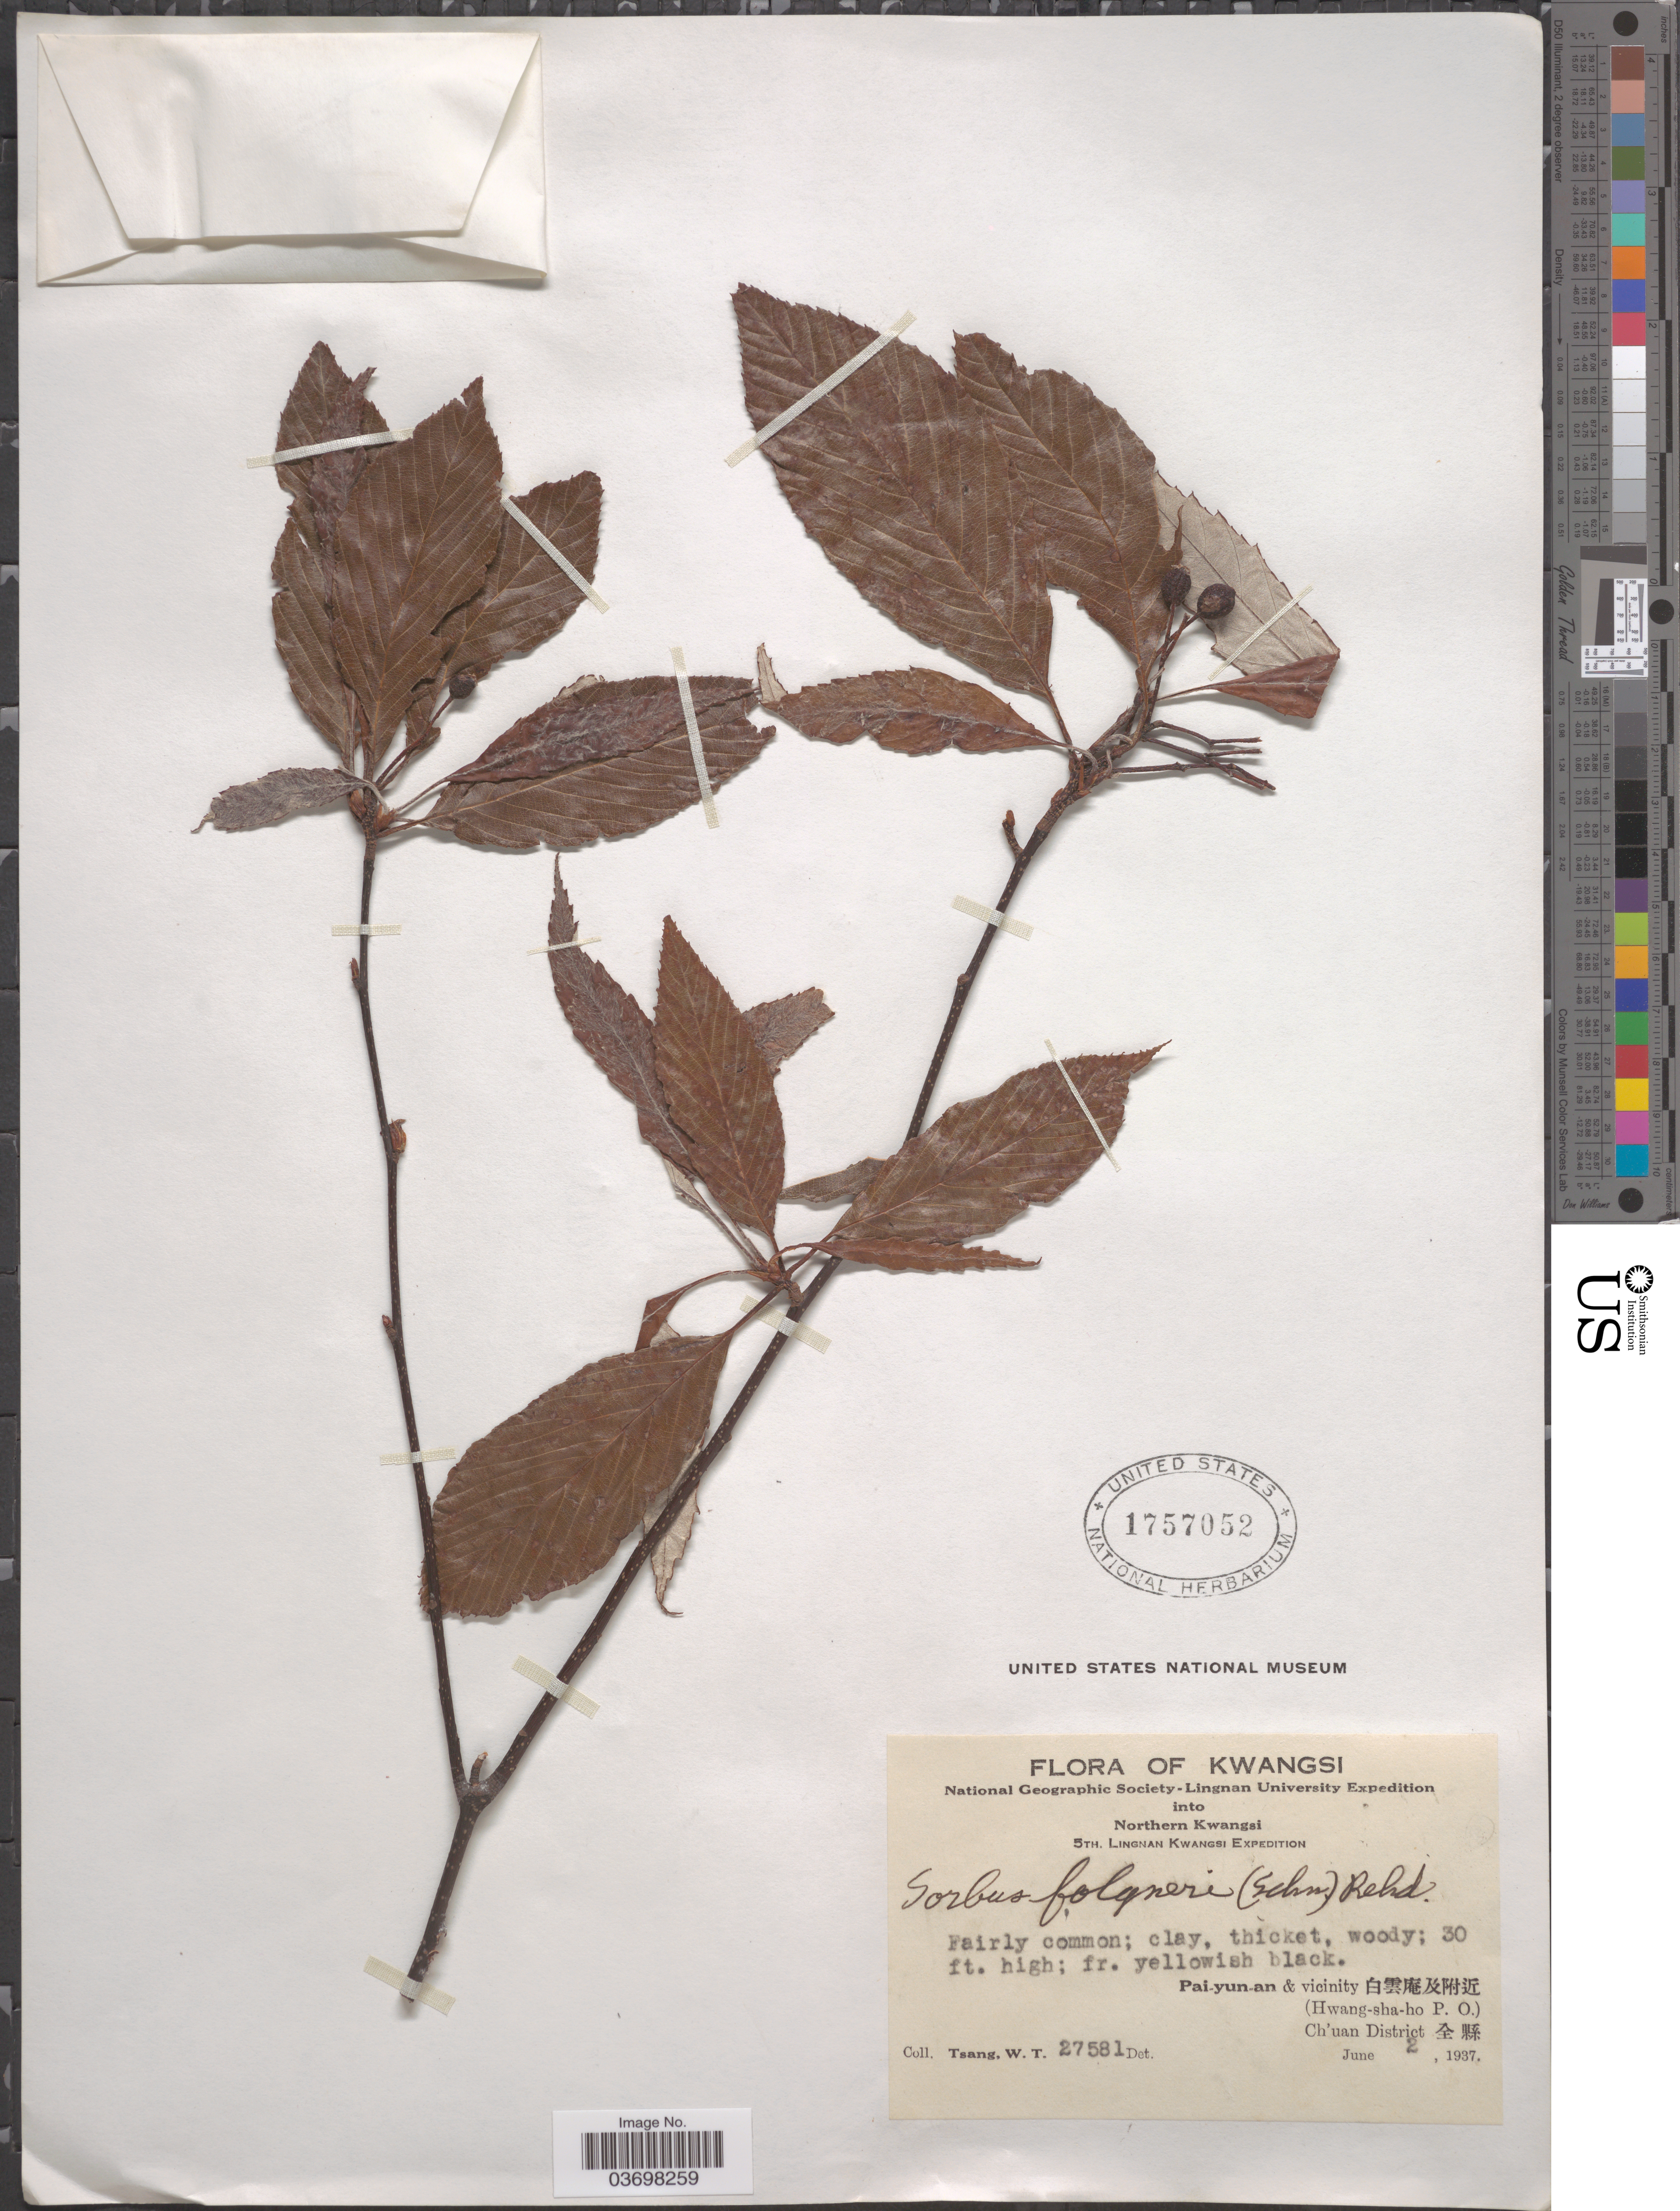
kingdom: Plantae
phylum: Tracheophyta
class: Magnoliopsida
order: Rosales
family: Rosaceae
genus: Sorbus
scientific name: Sorbus folgneri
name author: (C.K. Schneid.) Rehder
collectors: W. T. Tsang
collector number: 27581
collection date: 1937-06-02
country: China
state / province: Guangxi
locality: Kwangsi. Northern Kwangsi. Pai-yun-an & vicinity X. (Hwang-sha-ho P.O.) Ch'uan District X.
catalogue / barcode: US 1757052